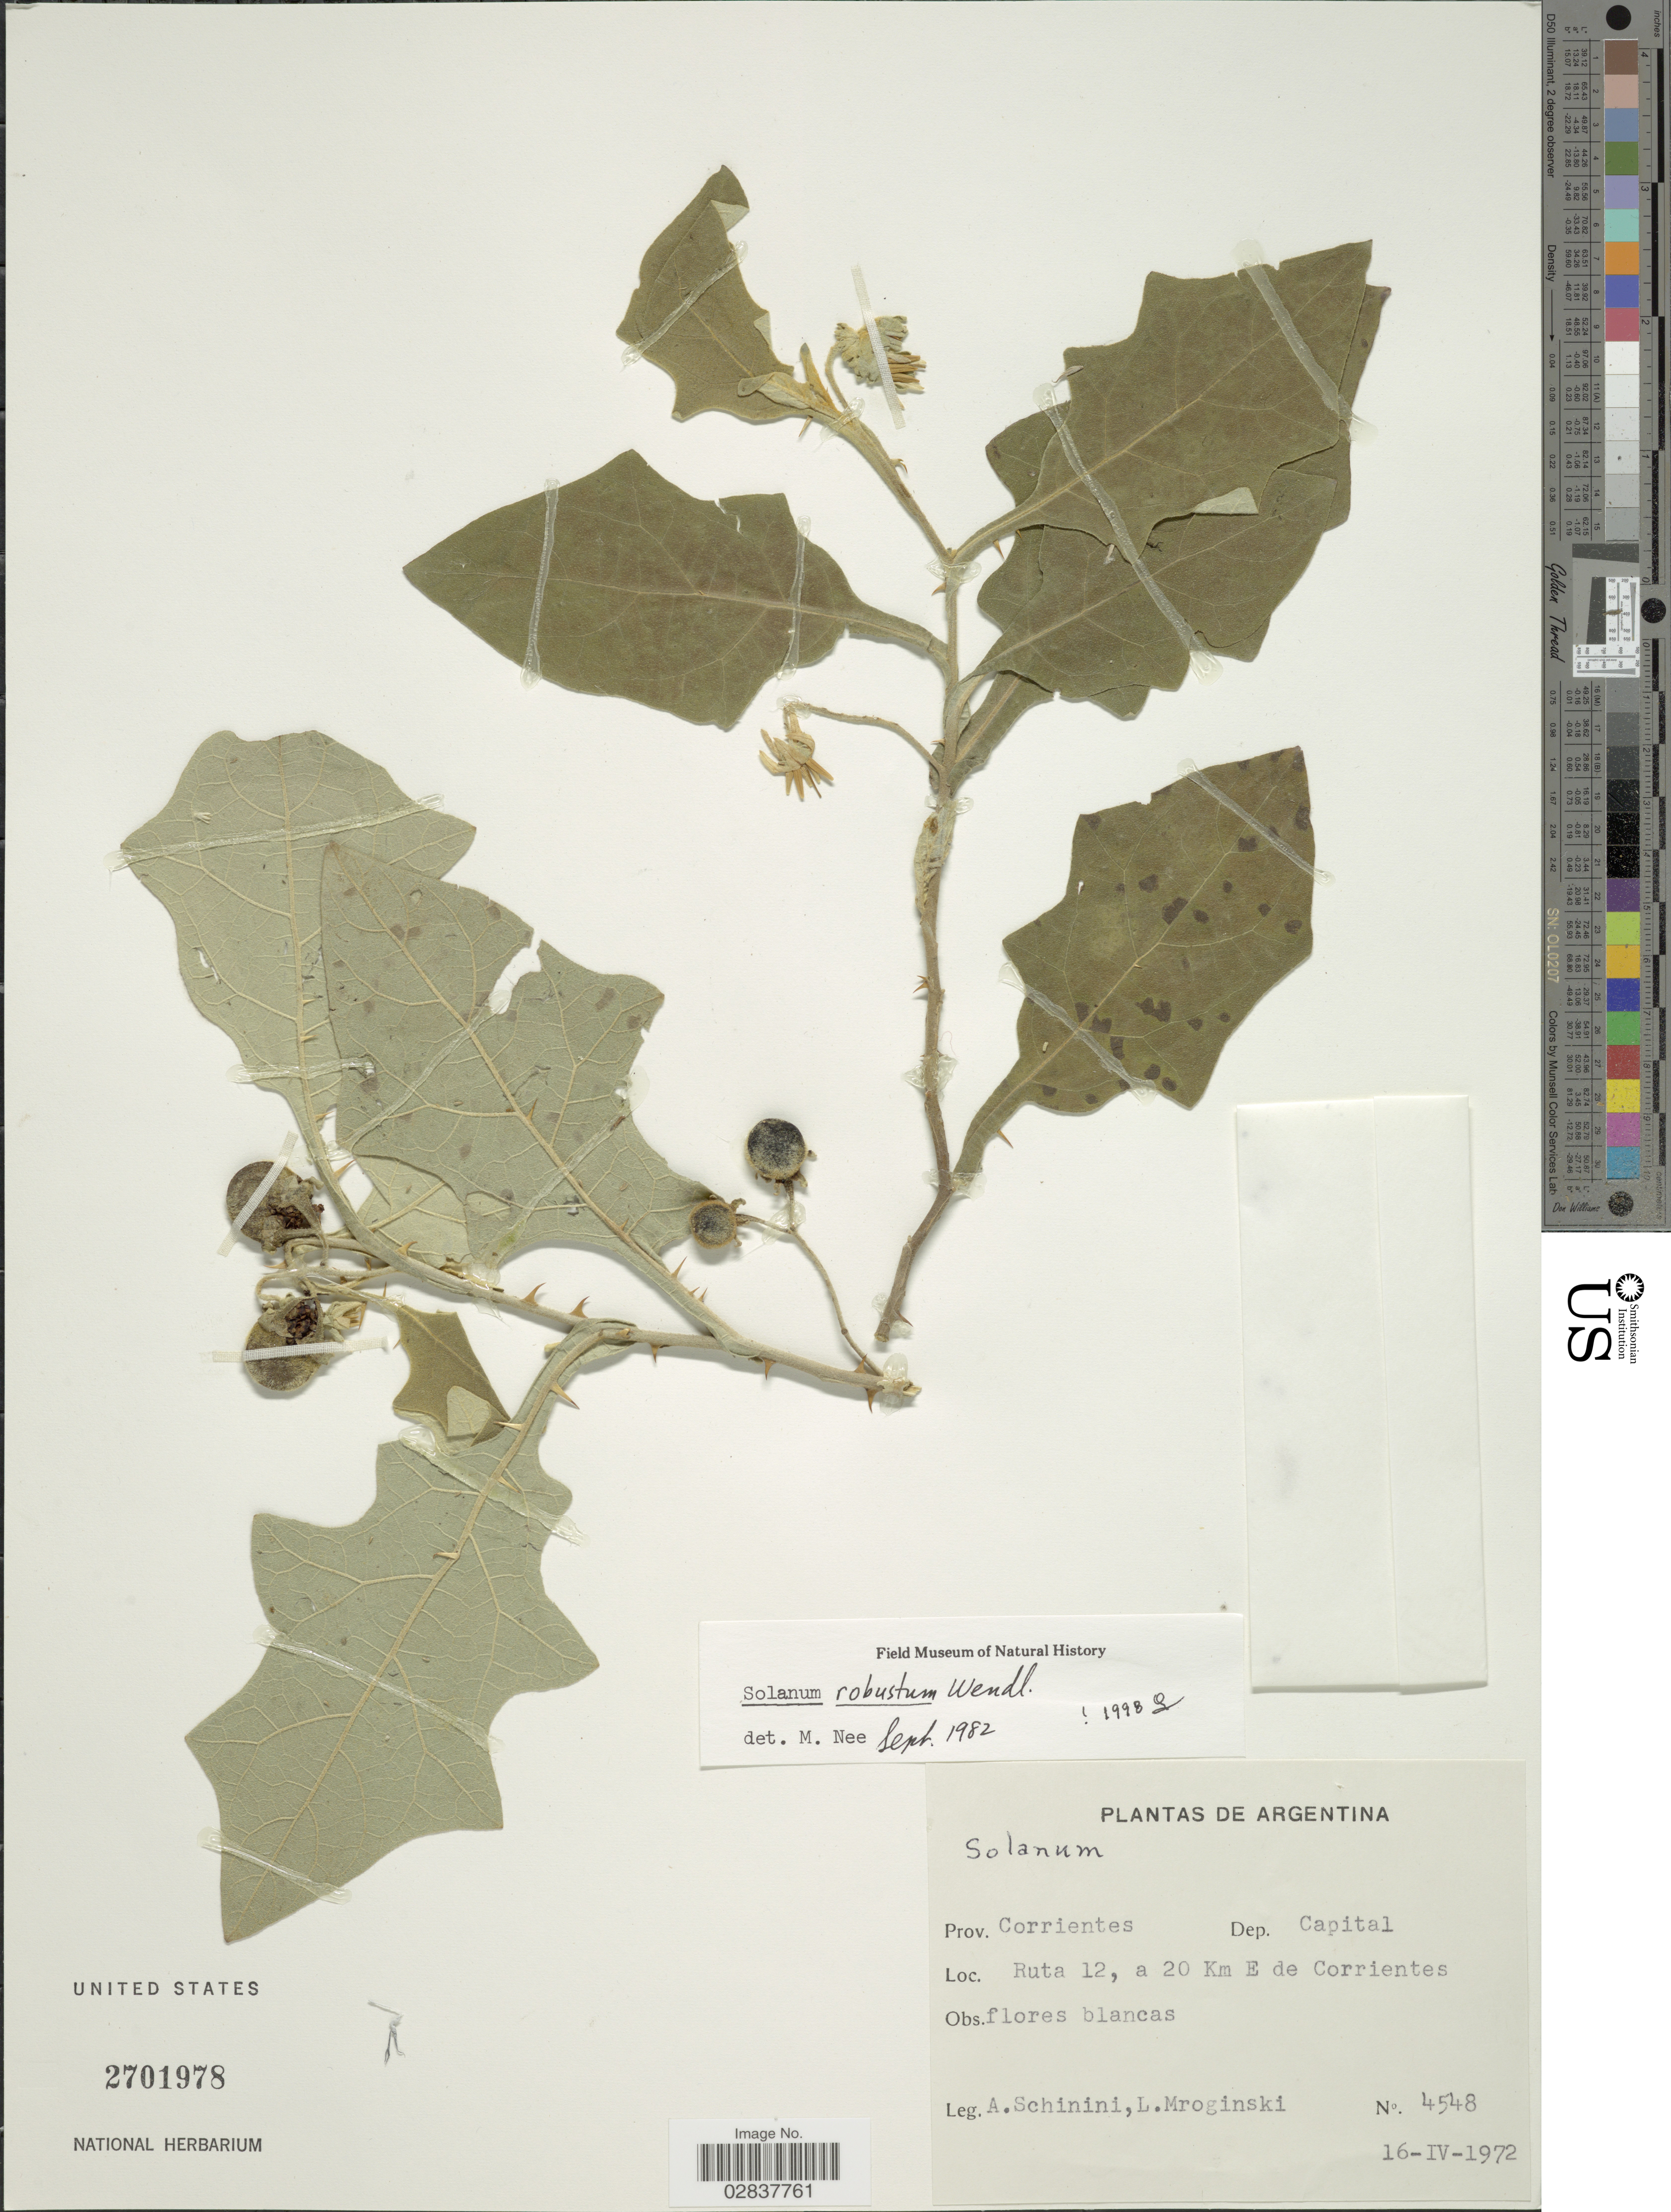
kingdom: Plantae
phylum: Tracheophyta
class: Magnoliopsida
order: Solanales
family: Solanaceae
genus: Solanum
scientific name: Solanum robustum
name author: H. Wendl.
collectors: A. Schinini & L. Mroginski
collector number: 4548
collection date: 1972-04-16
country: Argentina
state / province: Corrientes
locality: Dep. Capital. Ruta 12, a 20 Km E de Corrientes.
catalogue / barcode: US 2701978